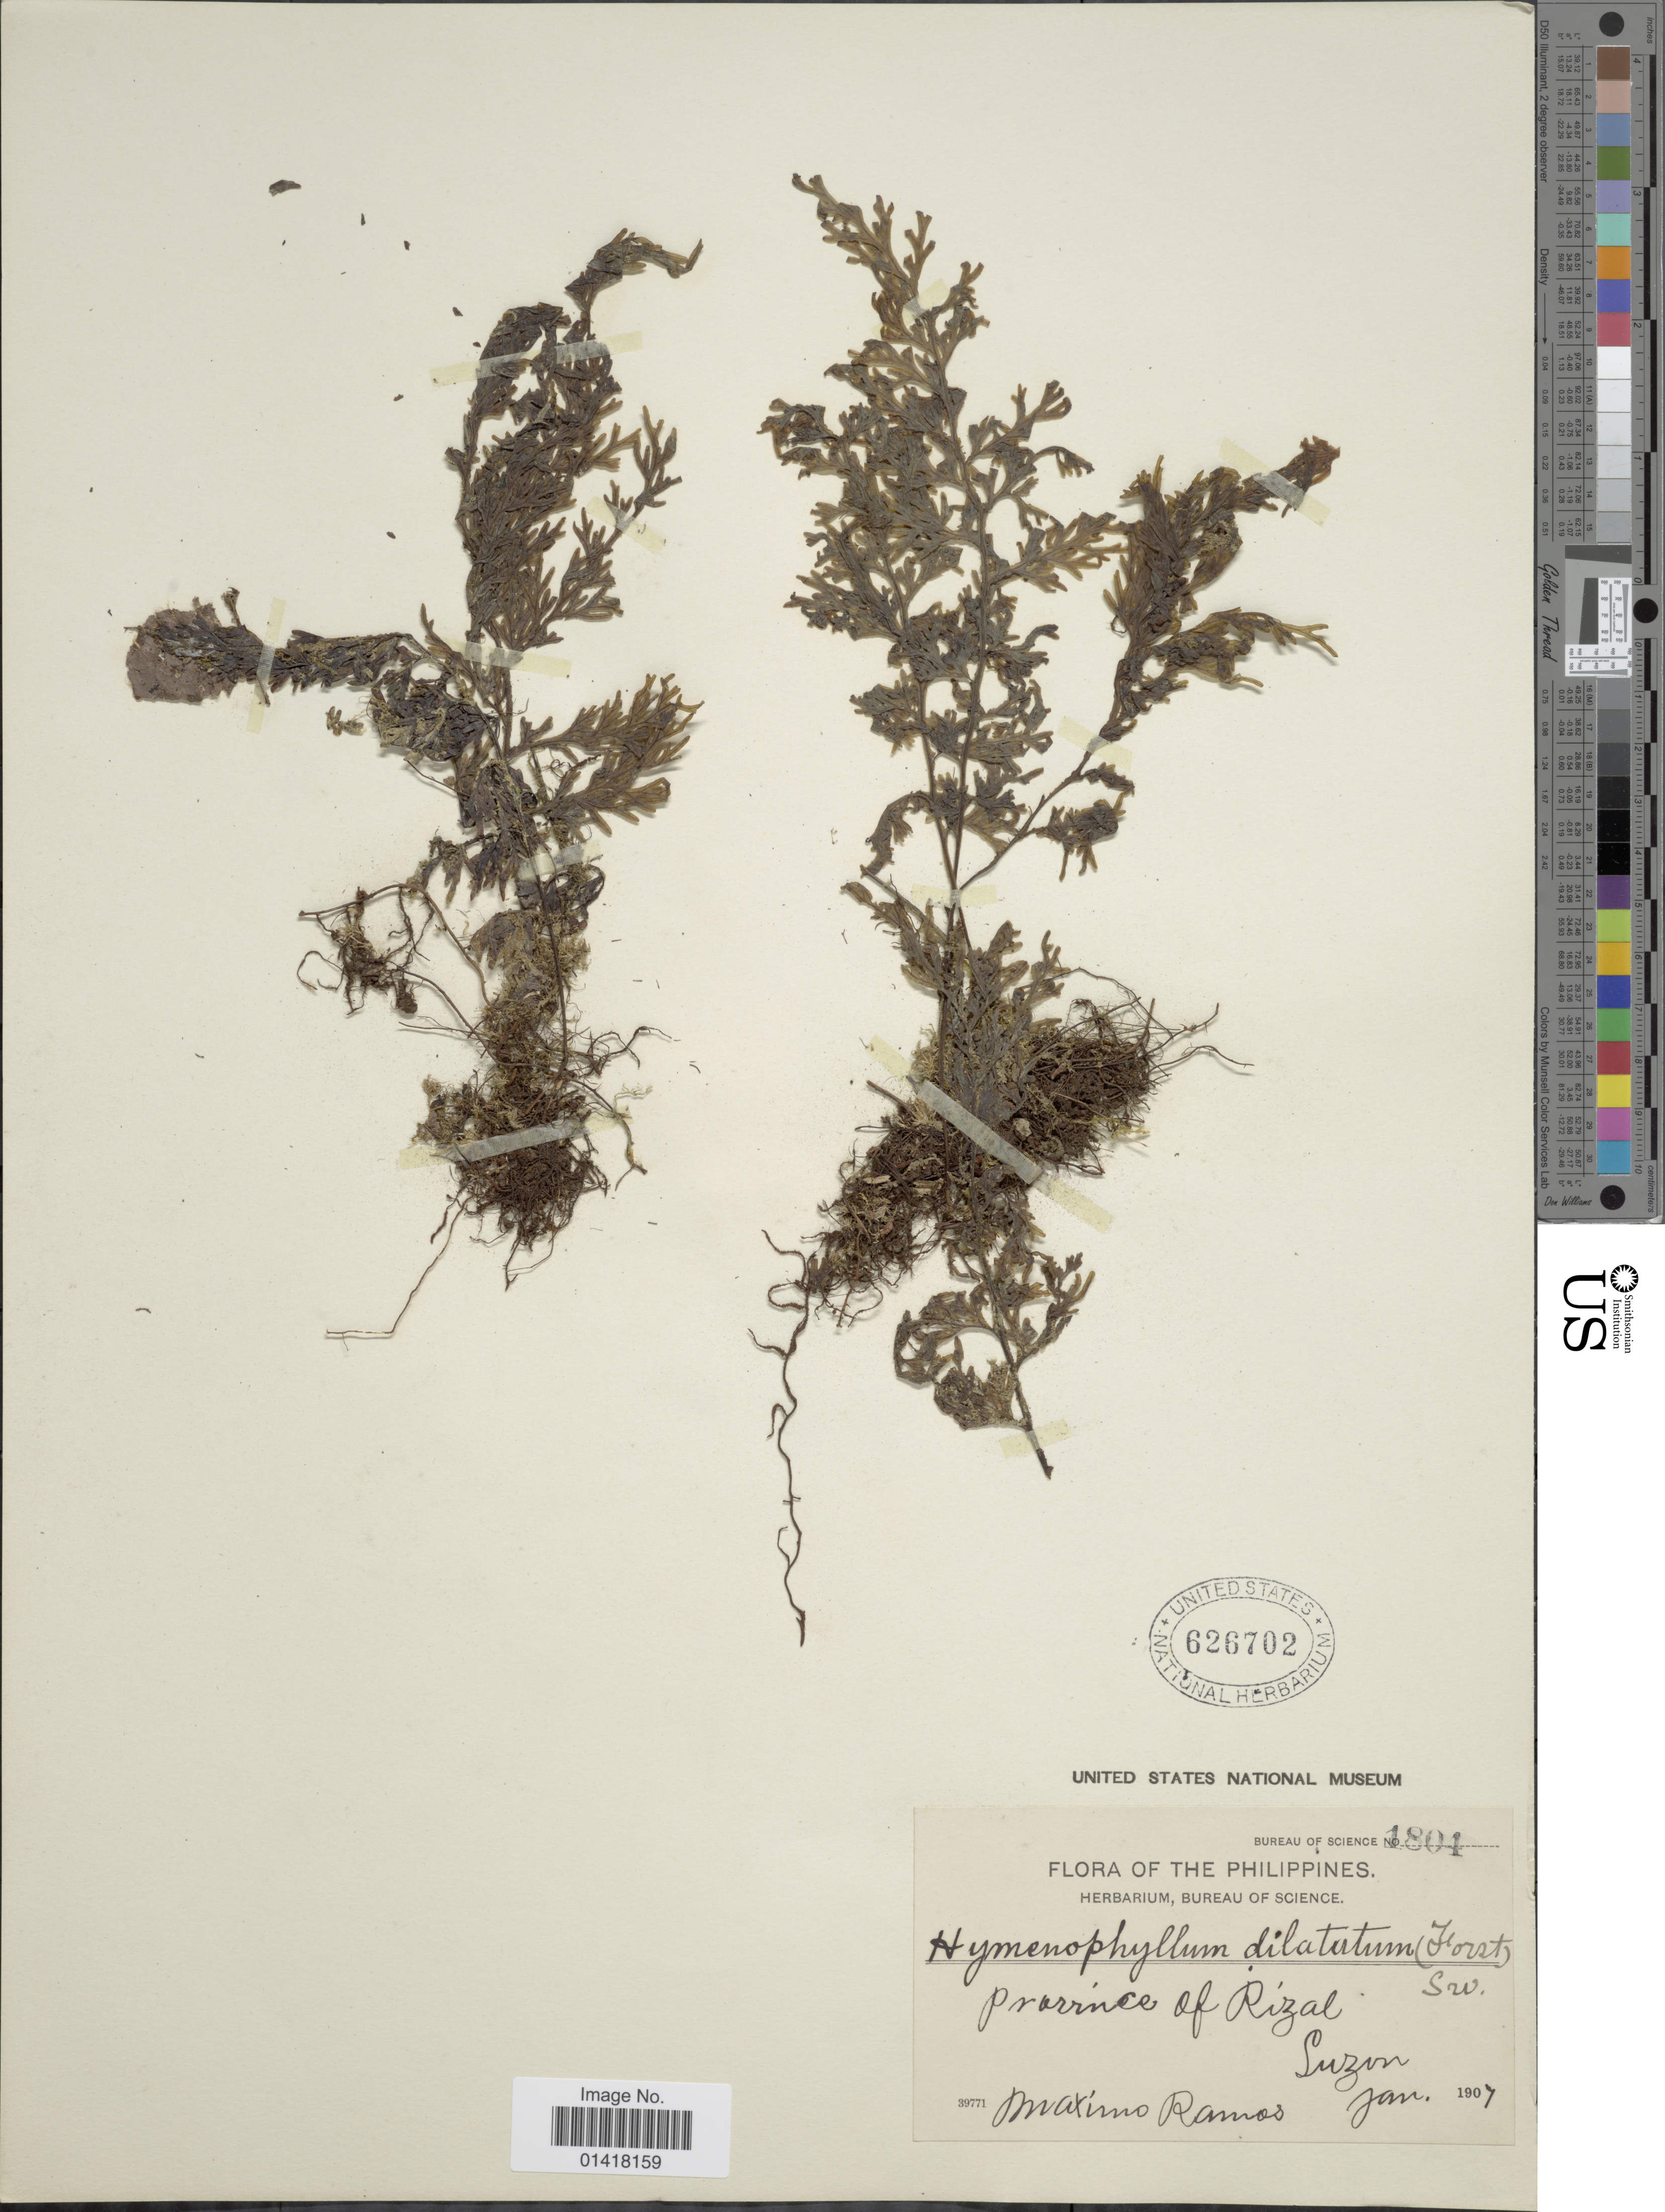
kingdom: Plantae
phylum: Tracheophyta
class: Polypodiopsida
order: Hymenophyllales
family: Hymenophyllaceae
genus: Hymenophyllum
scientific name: Hymenophyllum dilatatum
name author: Sw.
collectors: M. Ramos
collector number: Bureau of Science 1801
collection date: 1907-01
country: Philippines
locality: The Philippines. Provincve of Rizal. Luzon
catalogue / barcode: US 626702